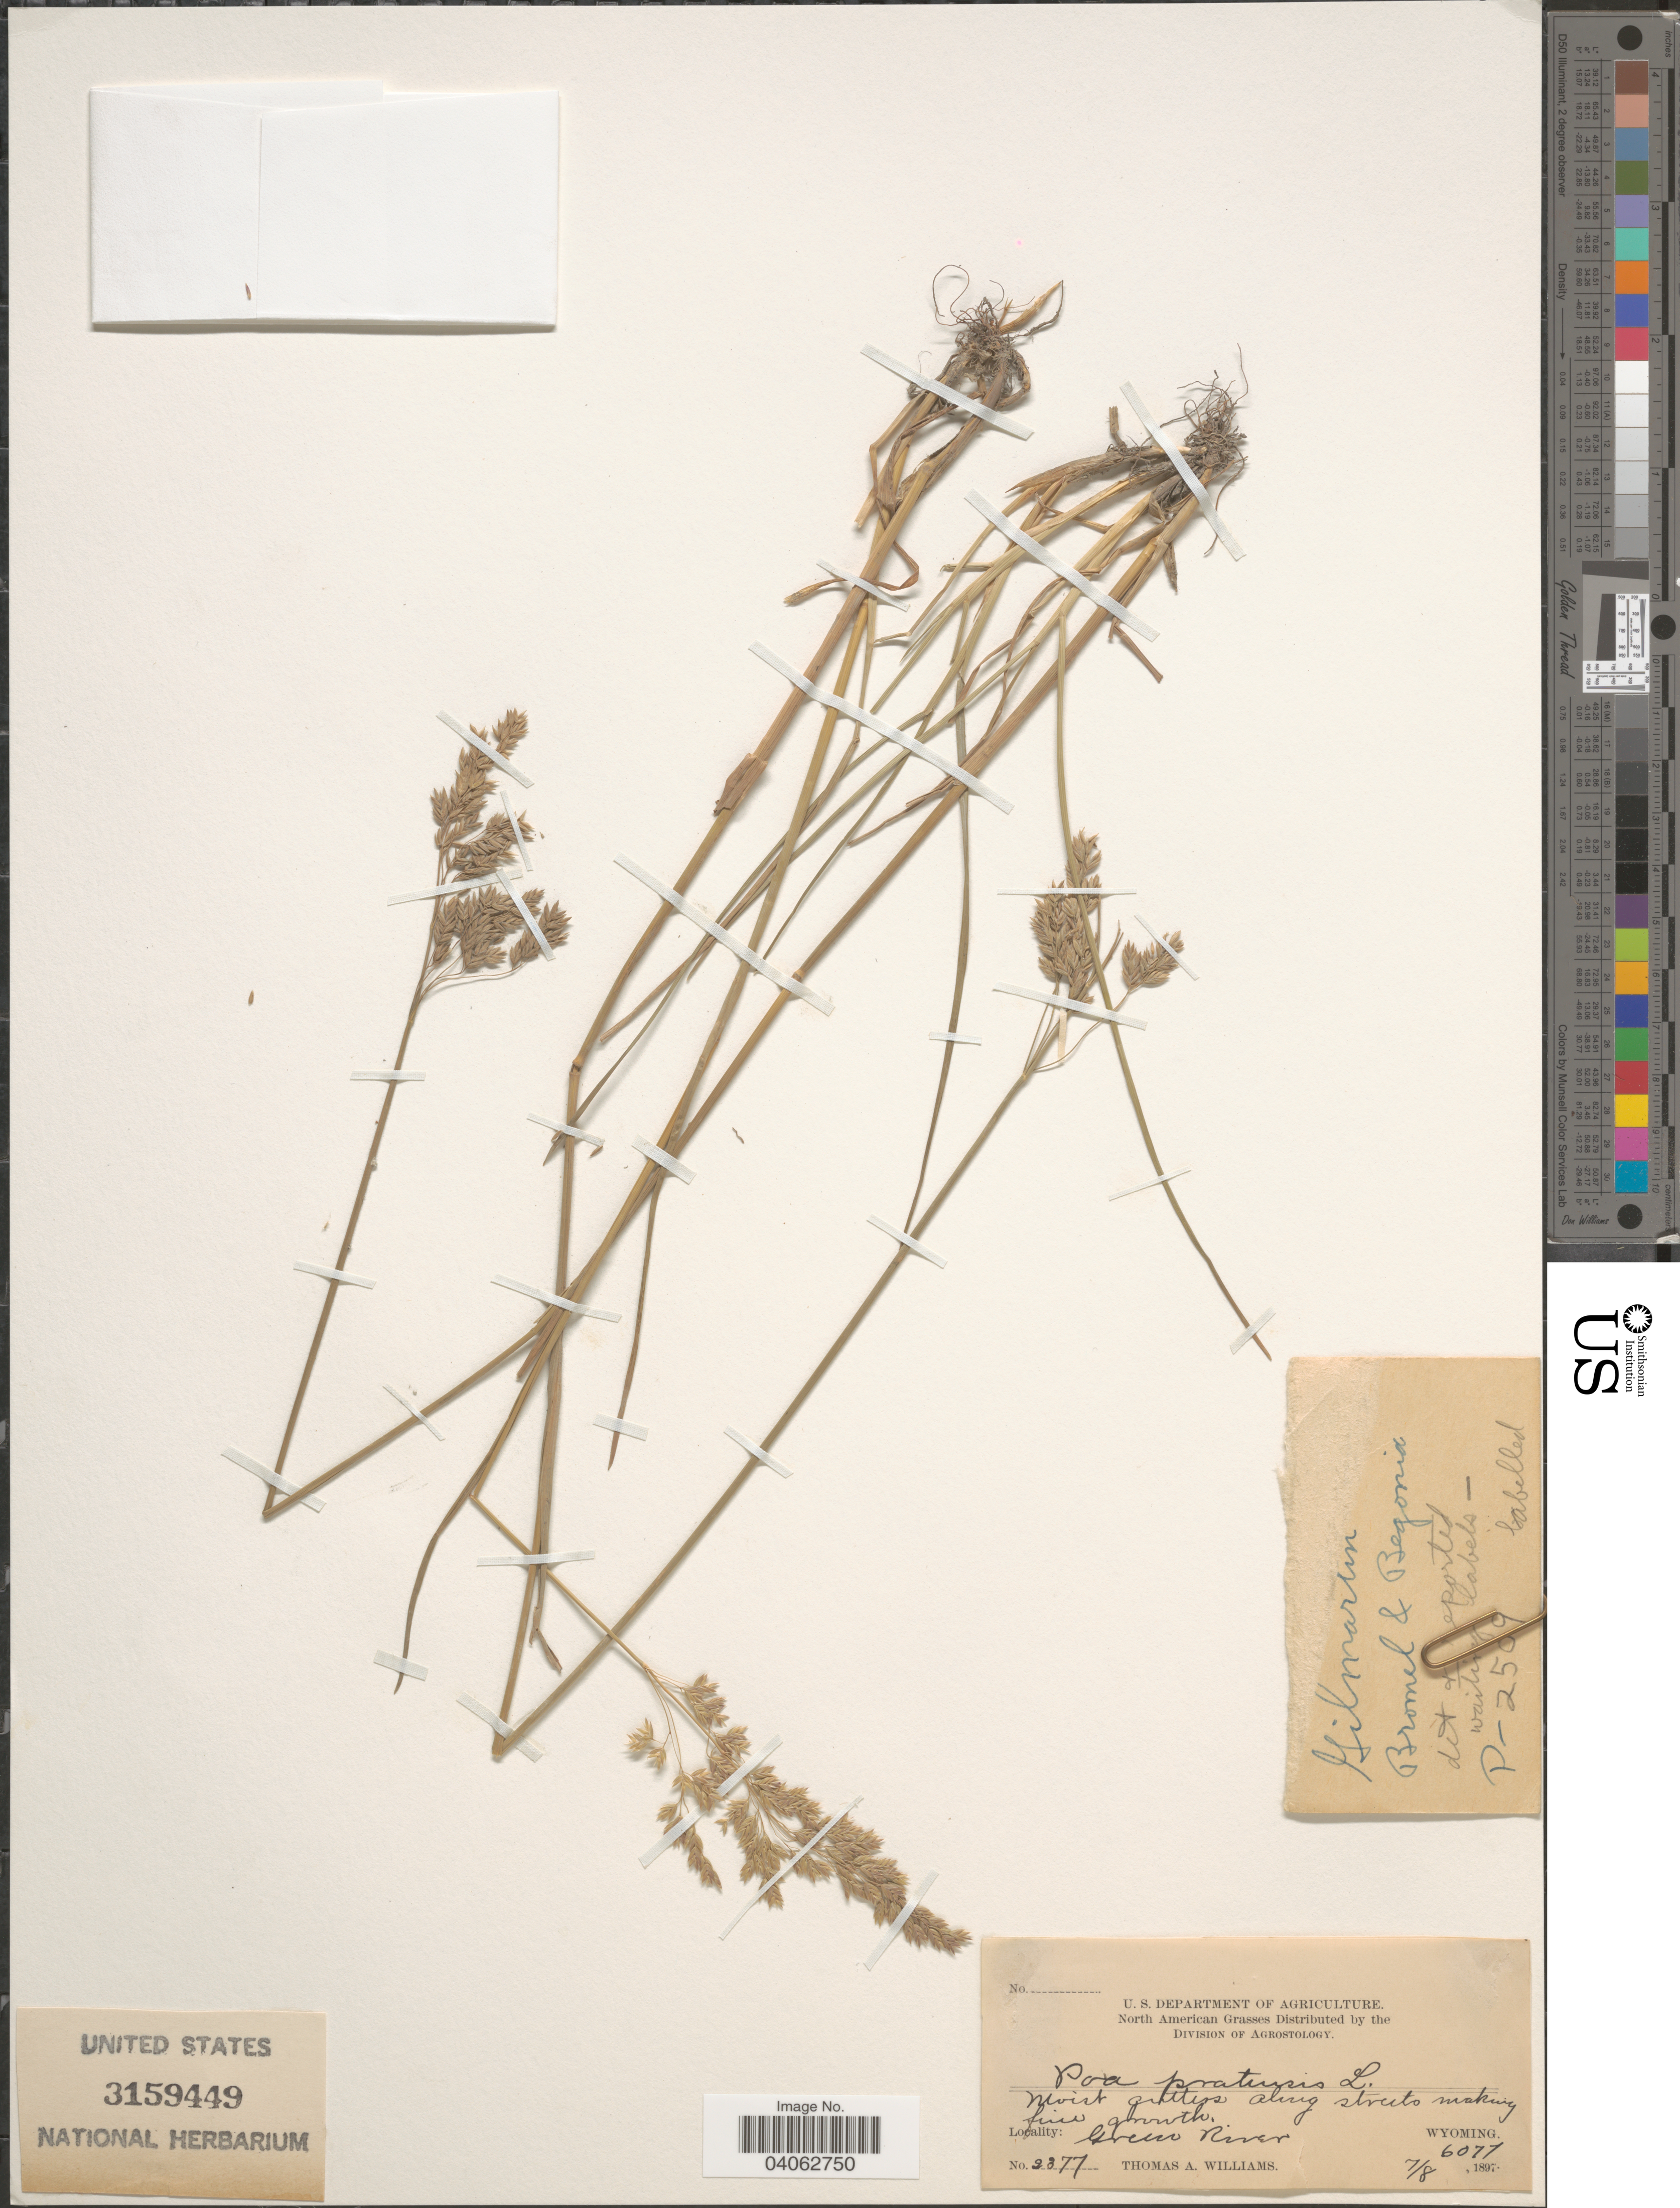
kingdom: Plantae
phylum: Tracheophyta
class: Liliopsida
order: Poales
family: Poaceae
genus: Poa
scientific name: Poa pratensis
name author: L.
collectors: T. A. Williams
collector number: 2377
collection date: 1897-07-08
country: United States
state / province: Wyoming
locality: Green River.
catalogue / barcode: US 3159449